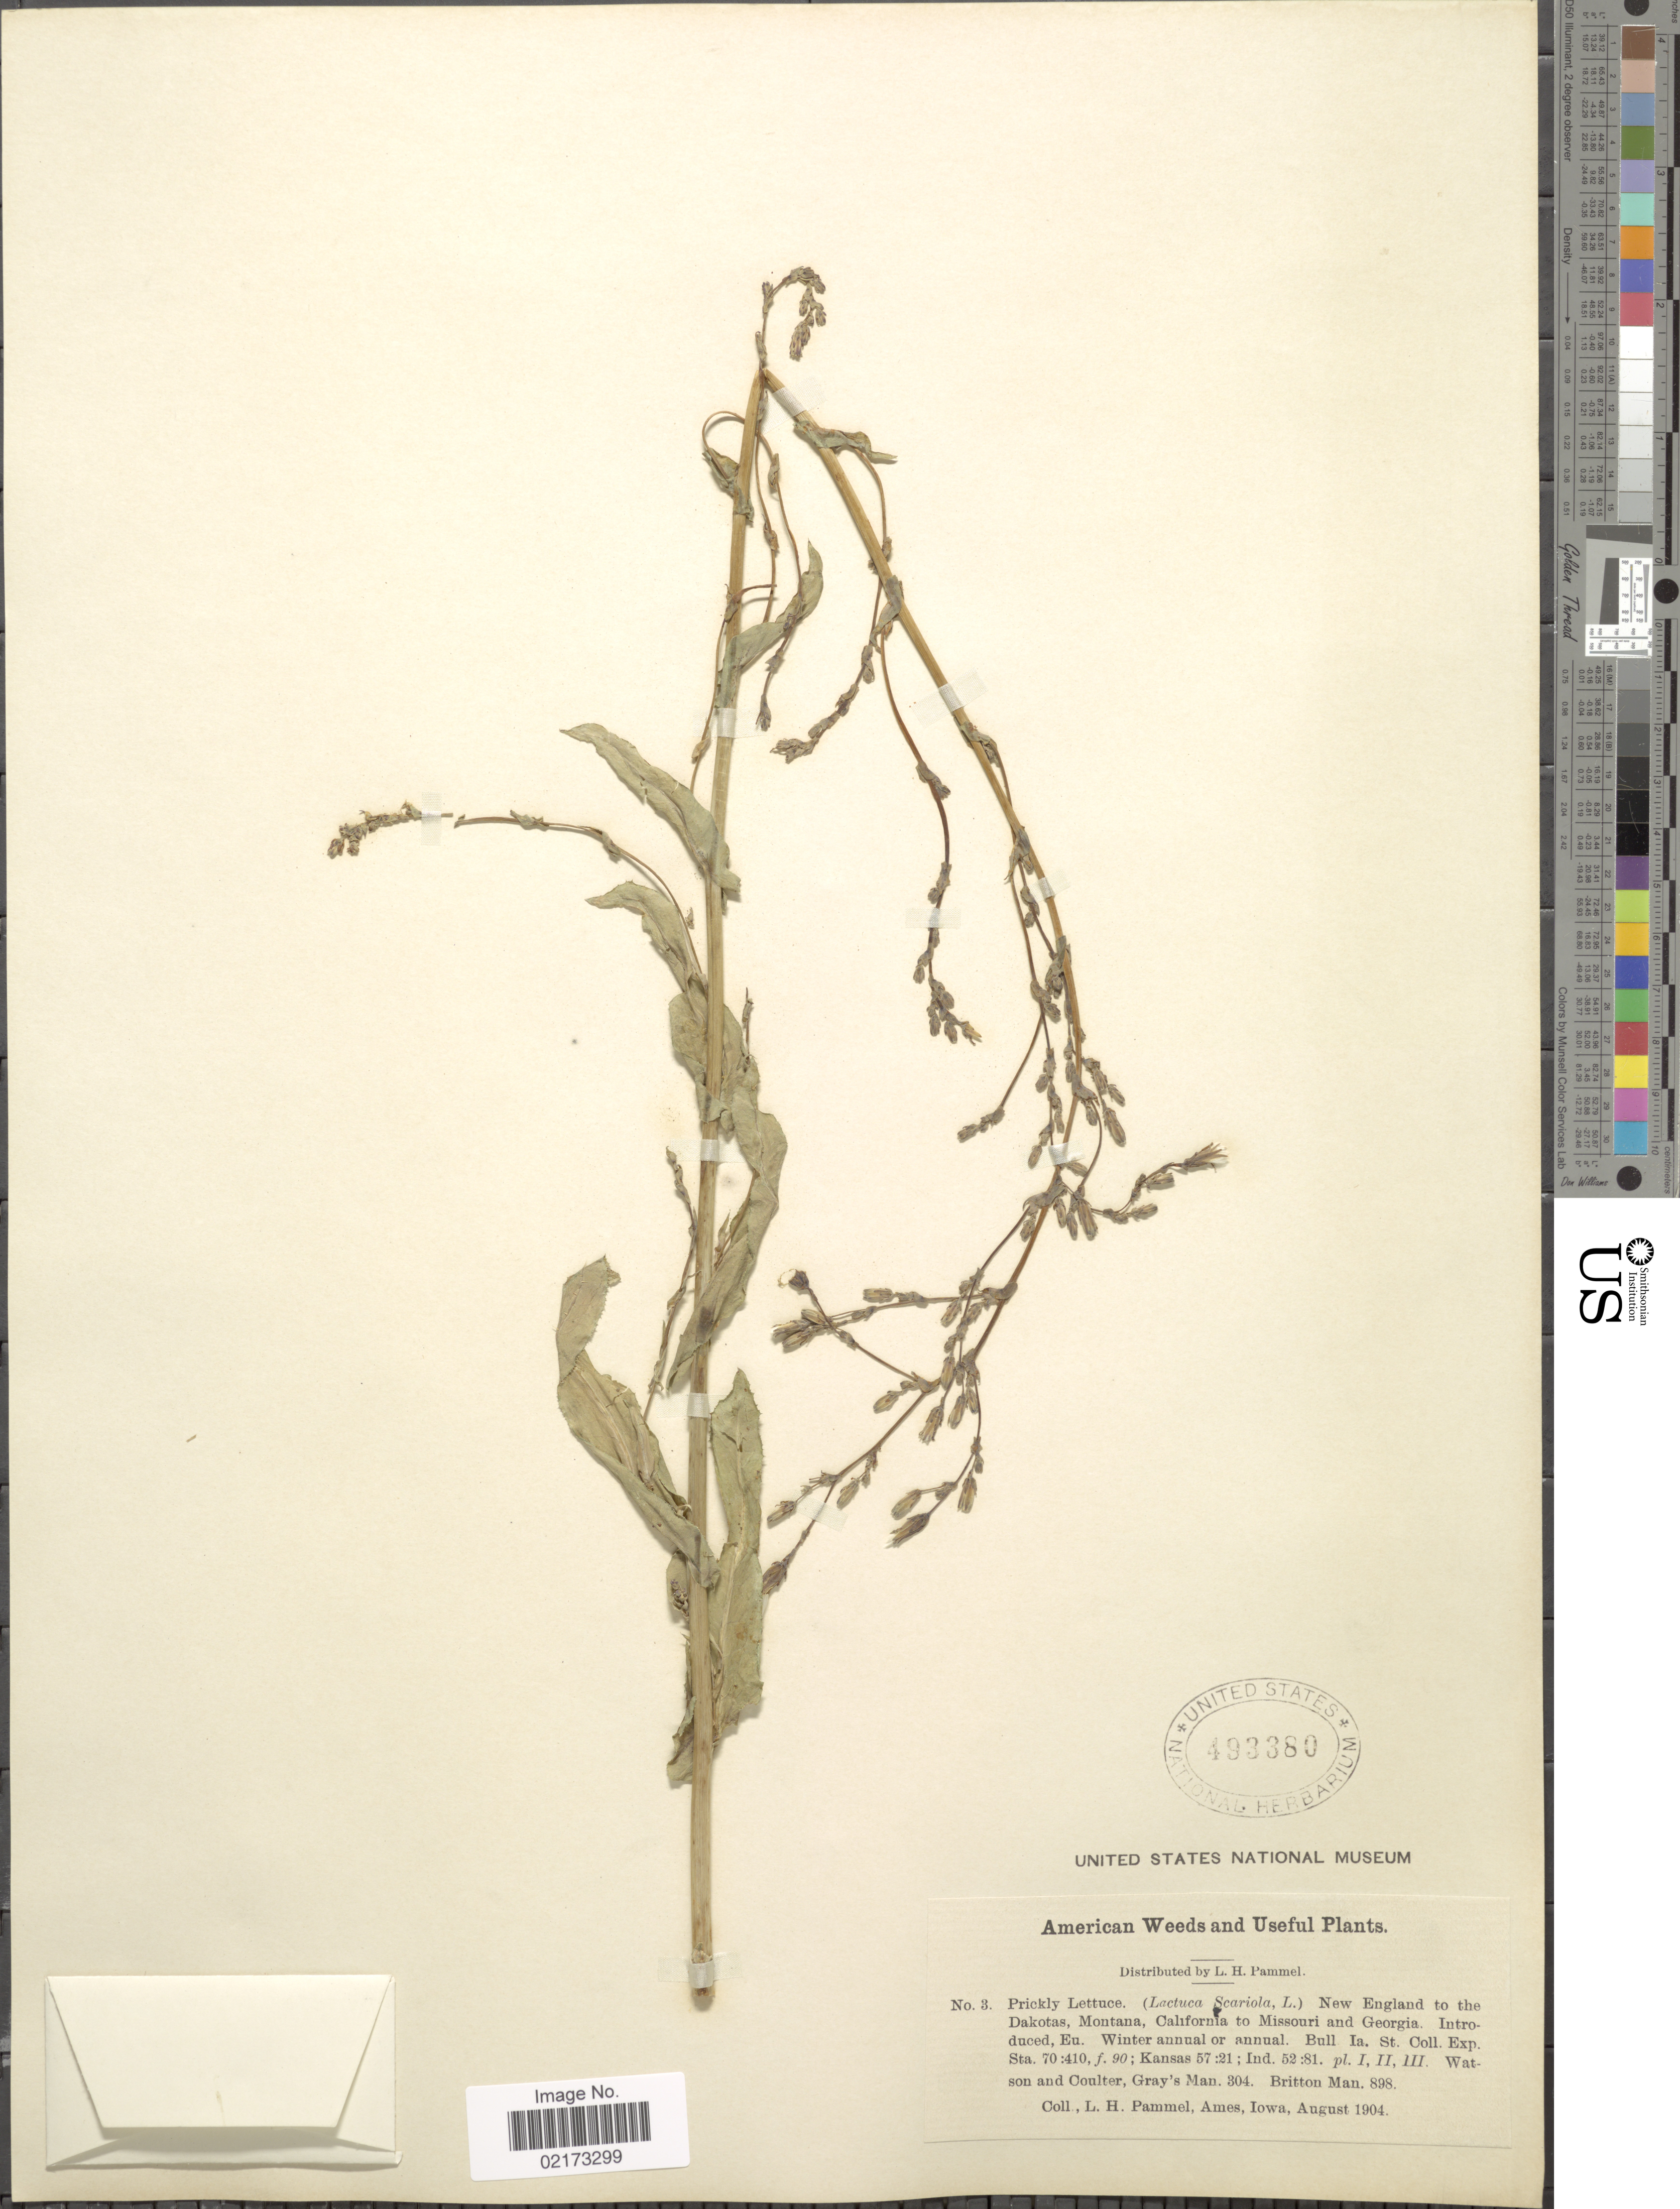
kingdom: Plantae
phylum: Tracheophyta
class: Magnoliopsida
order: Asterales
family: Asteraceae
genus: Lactuca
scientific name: Lactuca serriola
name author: L.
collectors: L. Pammel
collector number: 3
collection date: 1904-08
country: United States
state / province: Iowa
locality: America, Ames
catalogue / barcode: US 493380